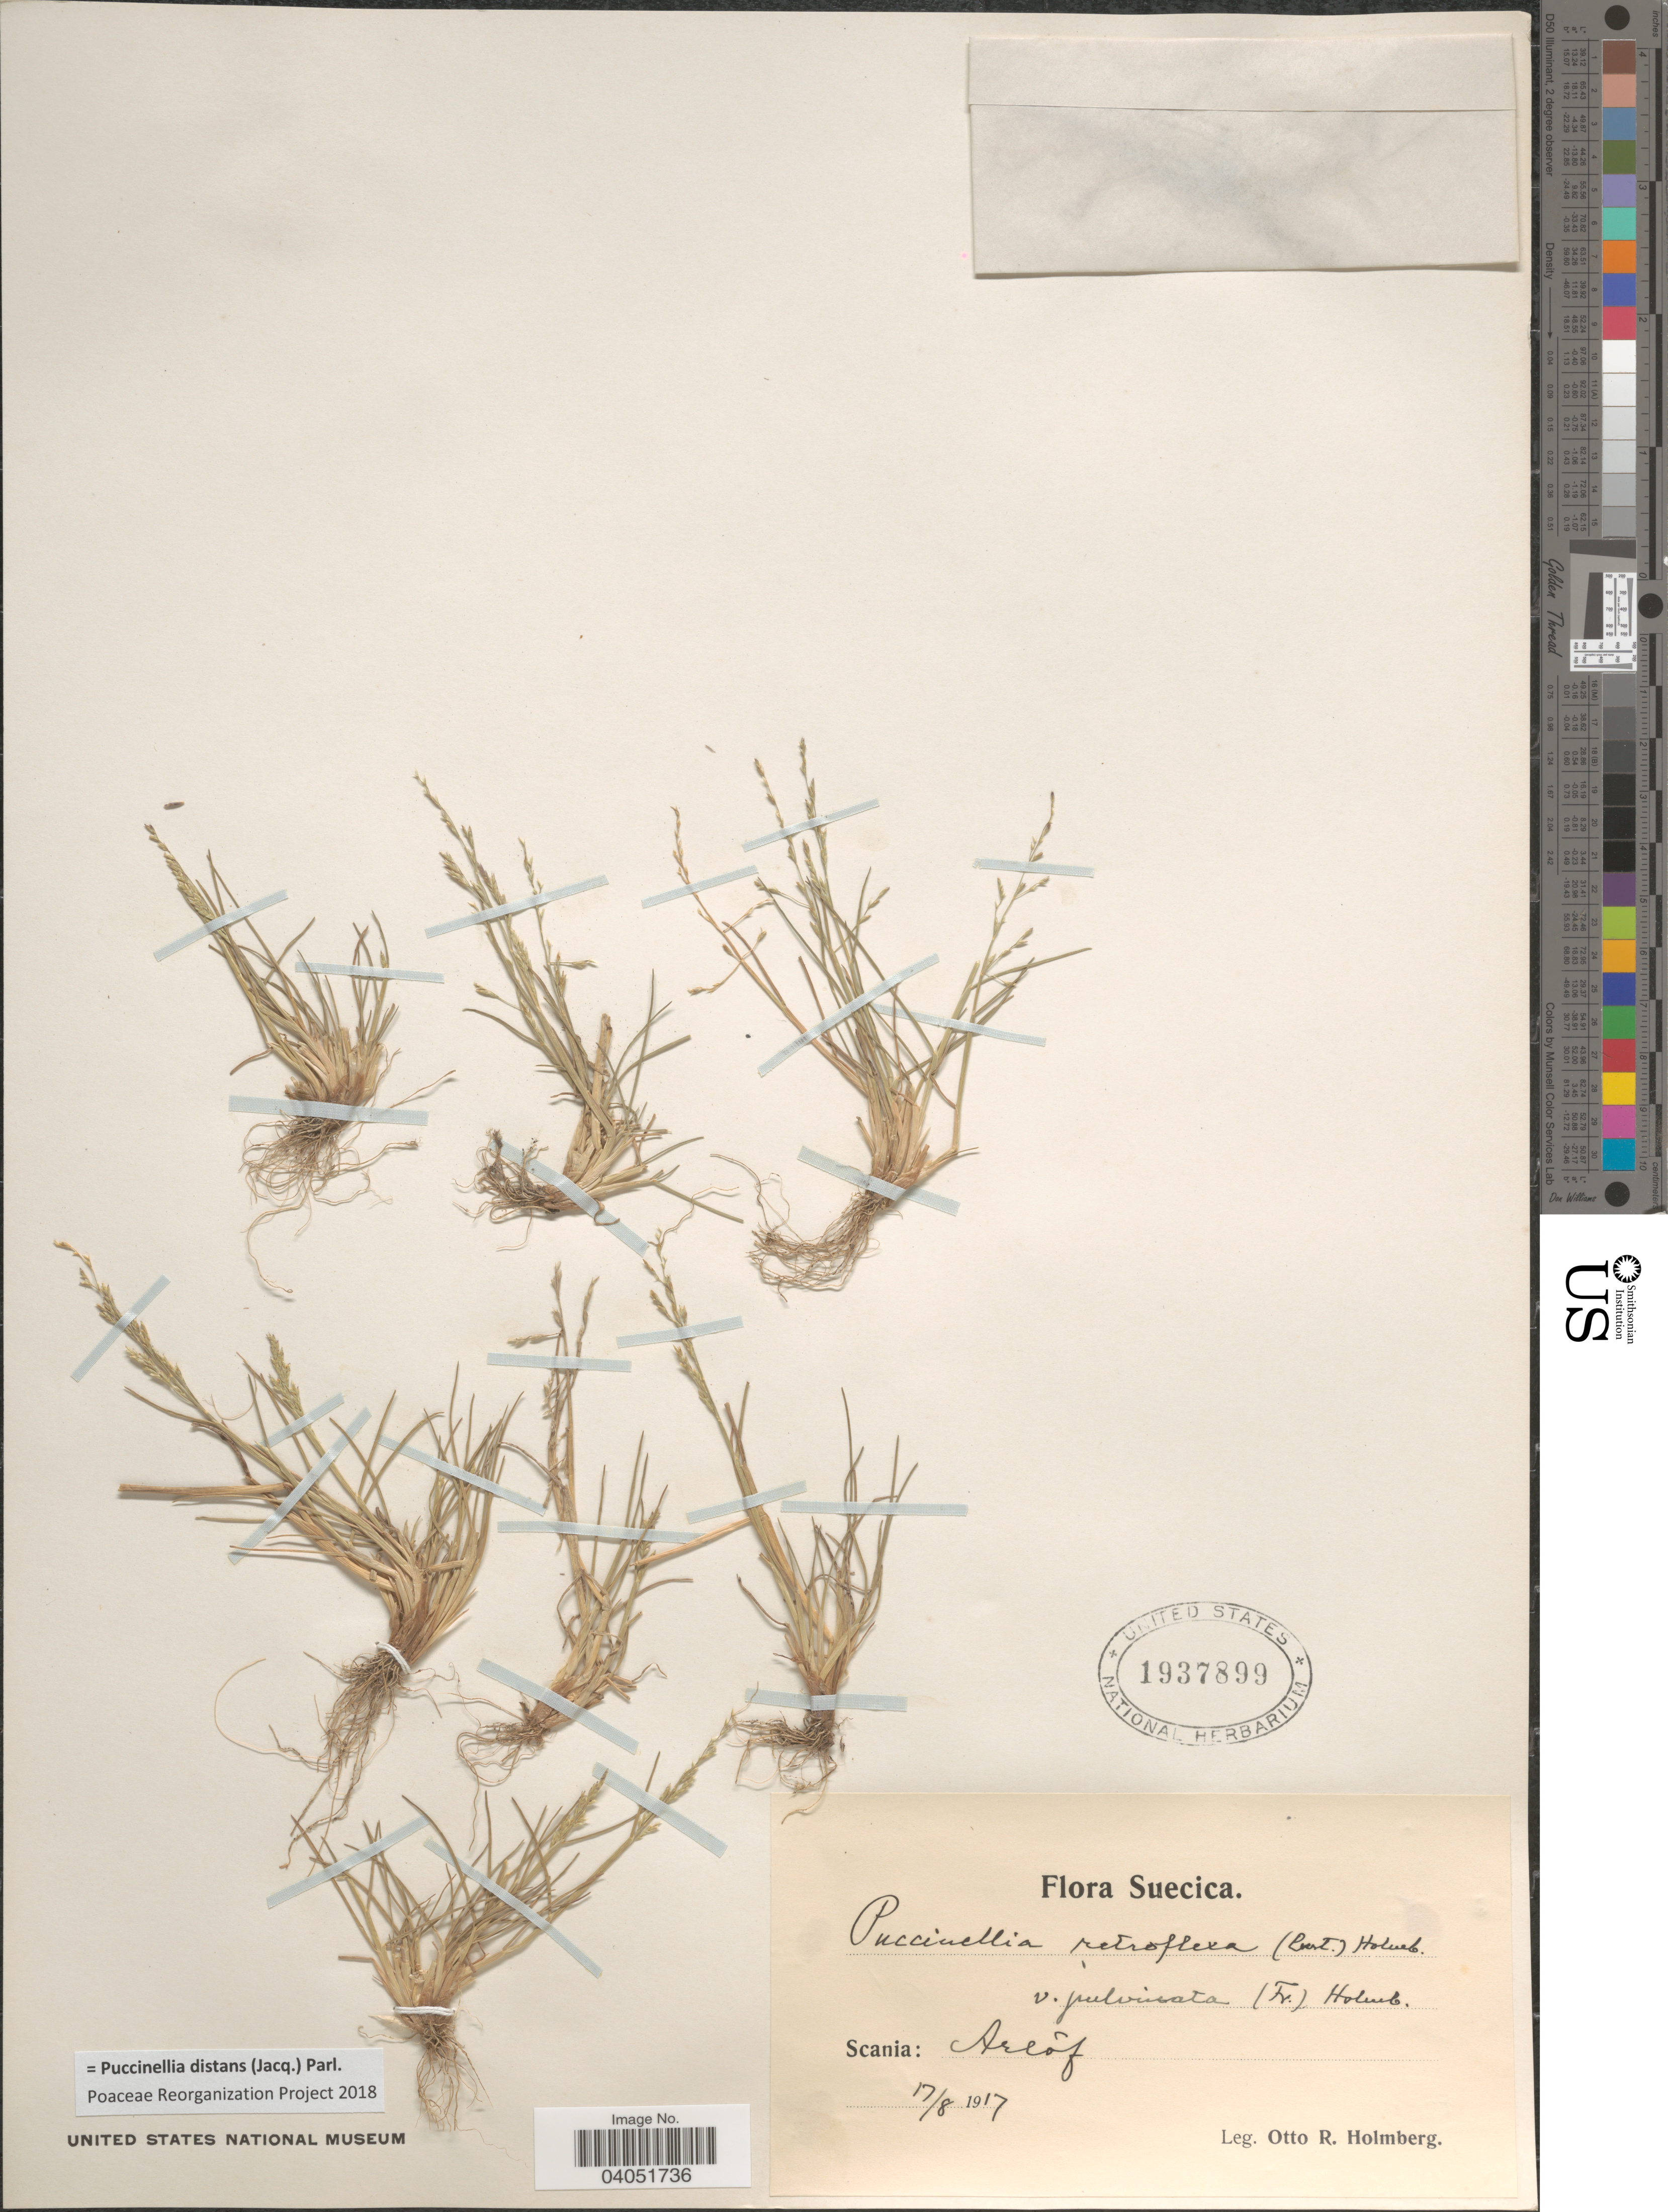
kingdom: Plantae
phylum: Tracheophyta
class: Liliopsida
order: Poales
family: Poaceae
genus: Puccinellia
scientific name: Puccinellia distans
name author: (Jacq.) Parl.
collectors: O. Holmberg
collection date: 1917-08-17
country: Sweden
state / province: Skåne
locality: Suecica. Scania: Arlöf [= Arlöv].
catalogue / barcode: US 1937899